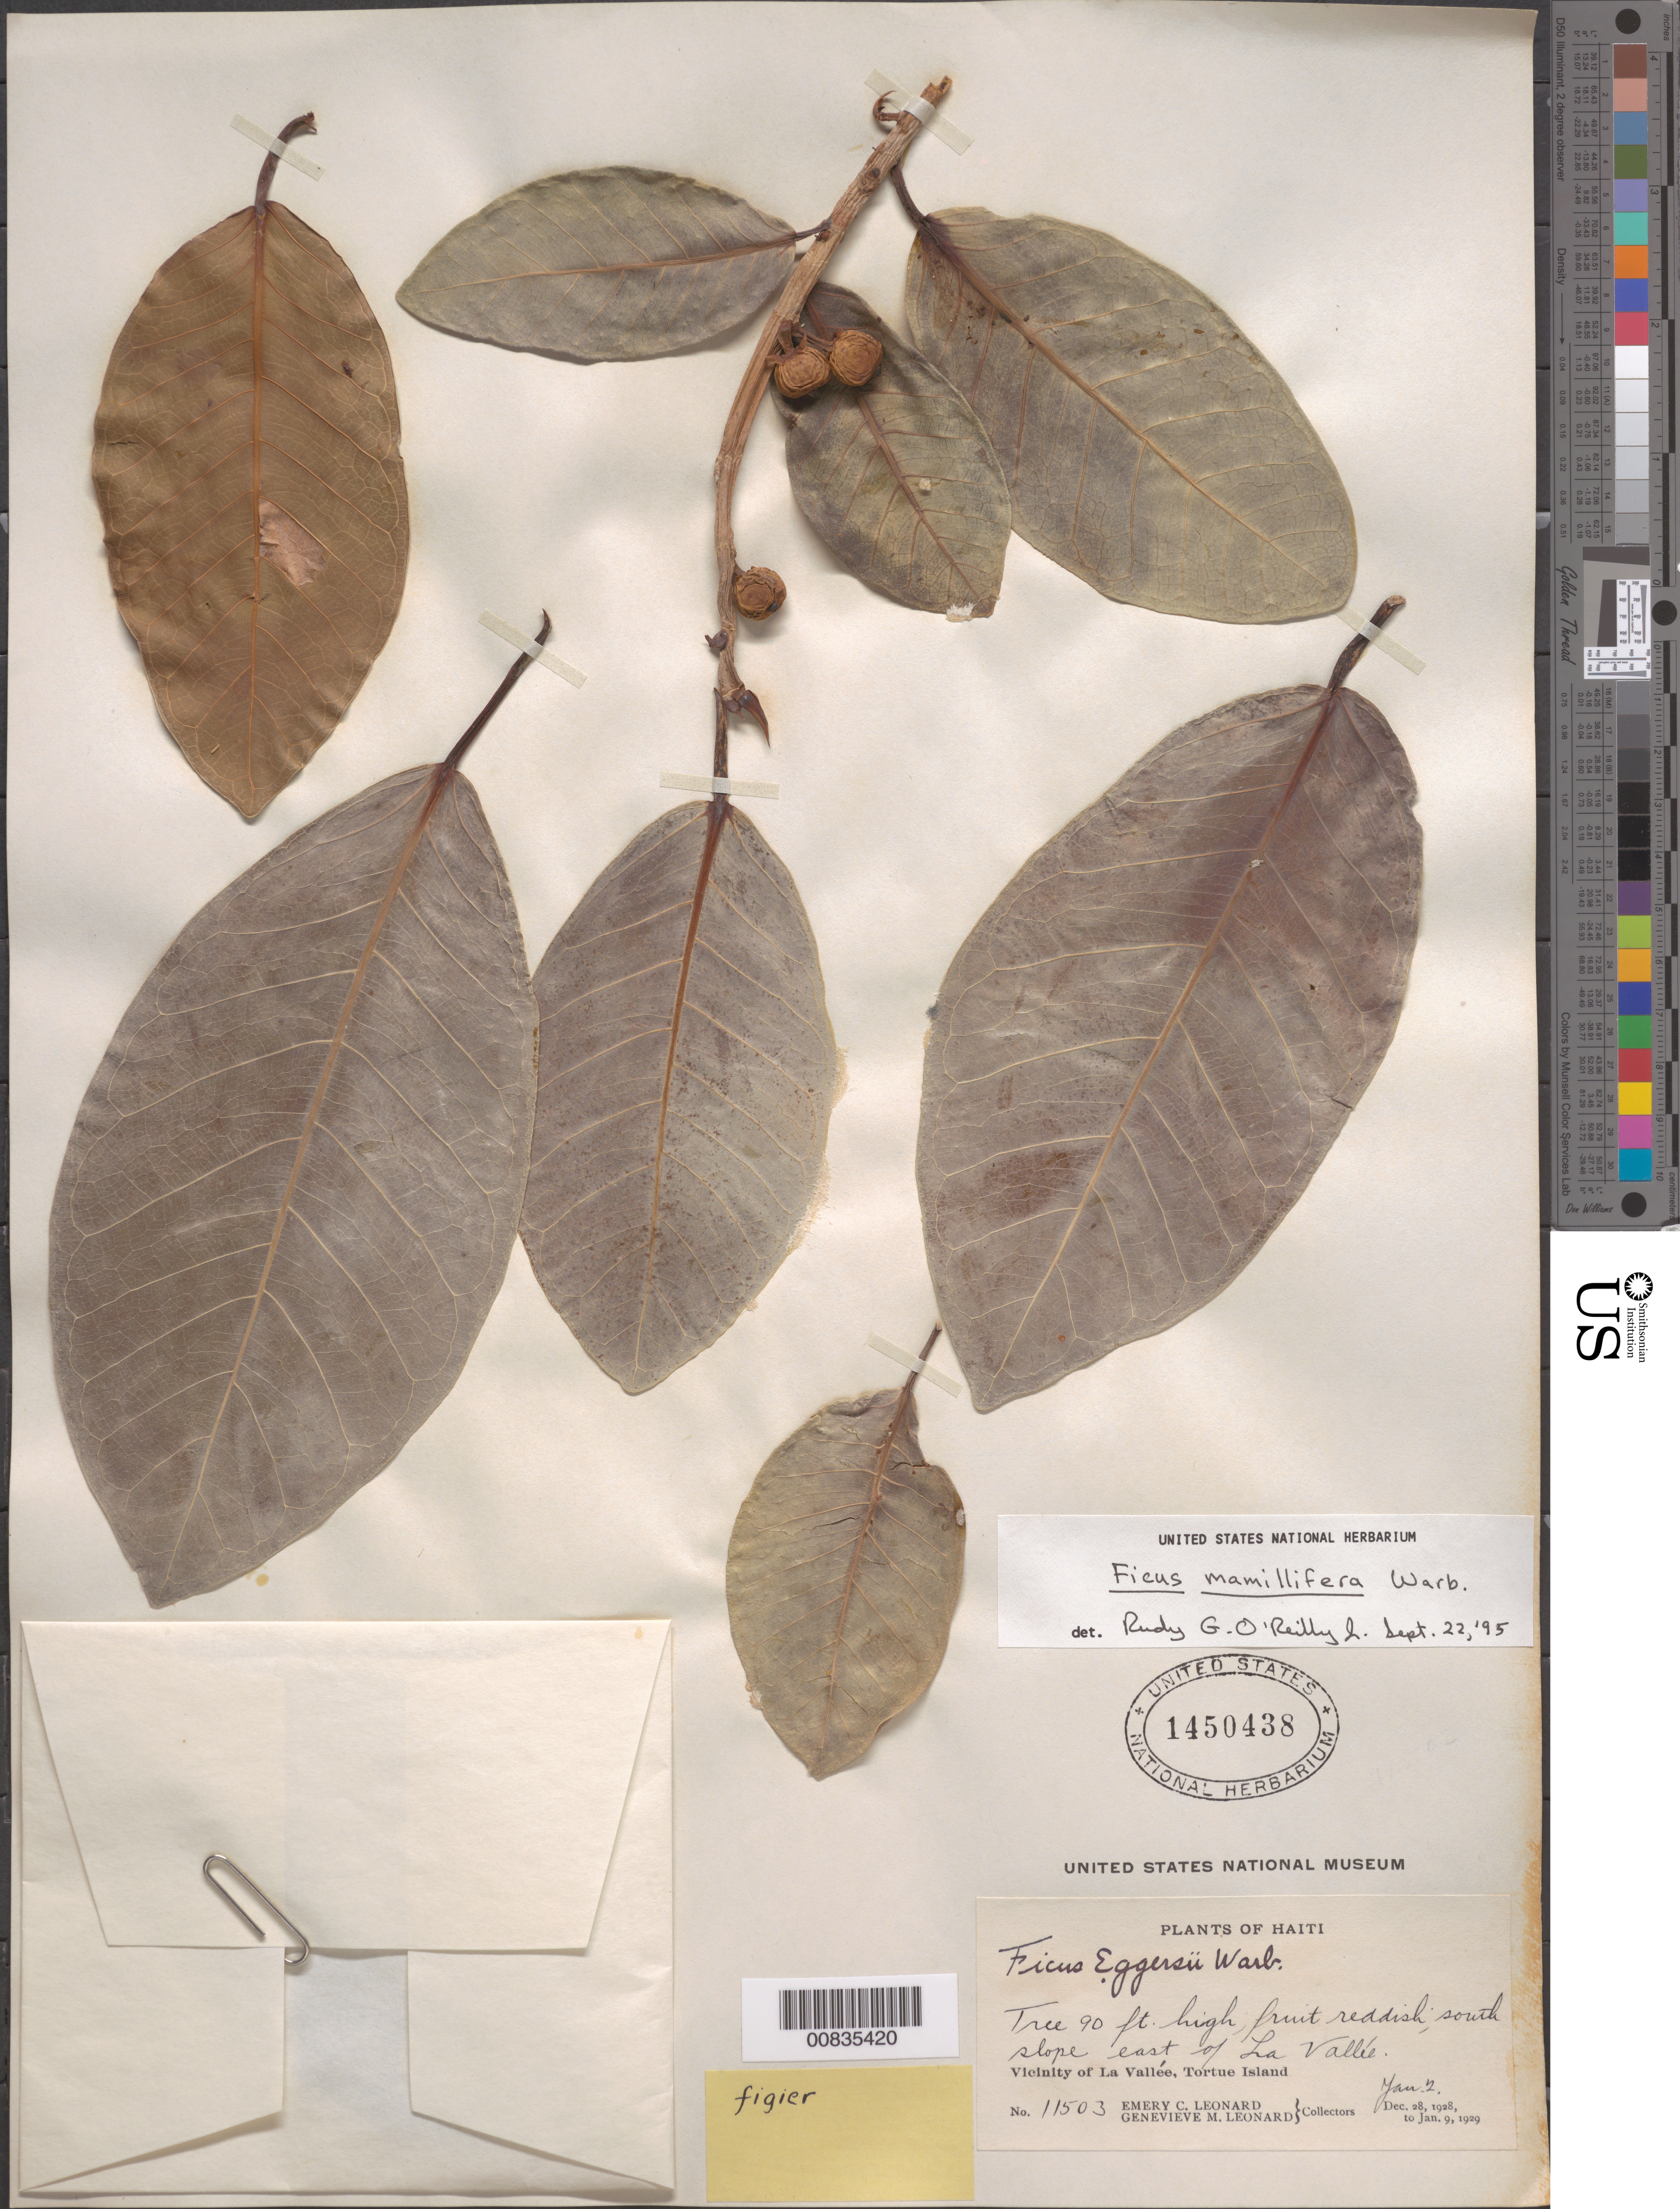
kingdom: Plantae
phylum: Tracheophyta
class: Magnoliopsida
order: Rosales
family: Moraceae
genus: Ficus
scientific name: Ficus mamillifera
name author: Warb.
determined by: O'Reilly, R. G., Jr., (US), NMNH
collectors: E. C. Leonard & G. M. Leonard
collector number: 11503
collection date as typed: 02 Jan 1929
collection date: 1929-01-02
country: Haiti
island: Île de Tortue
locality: South slope east of La Vallée.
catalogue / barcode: US 1450438